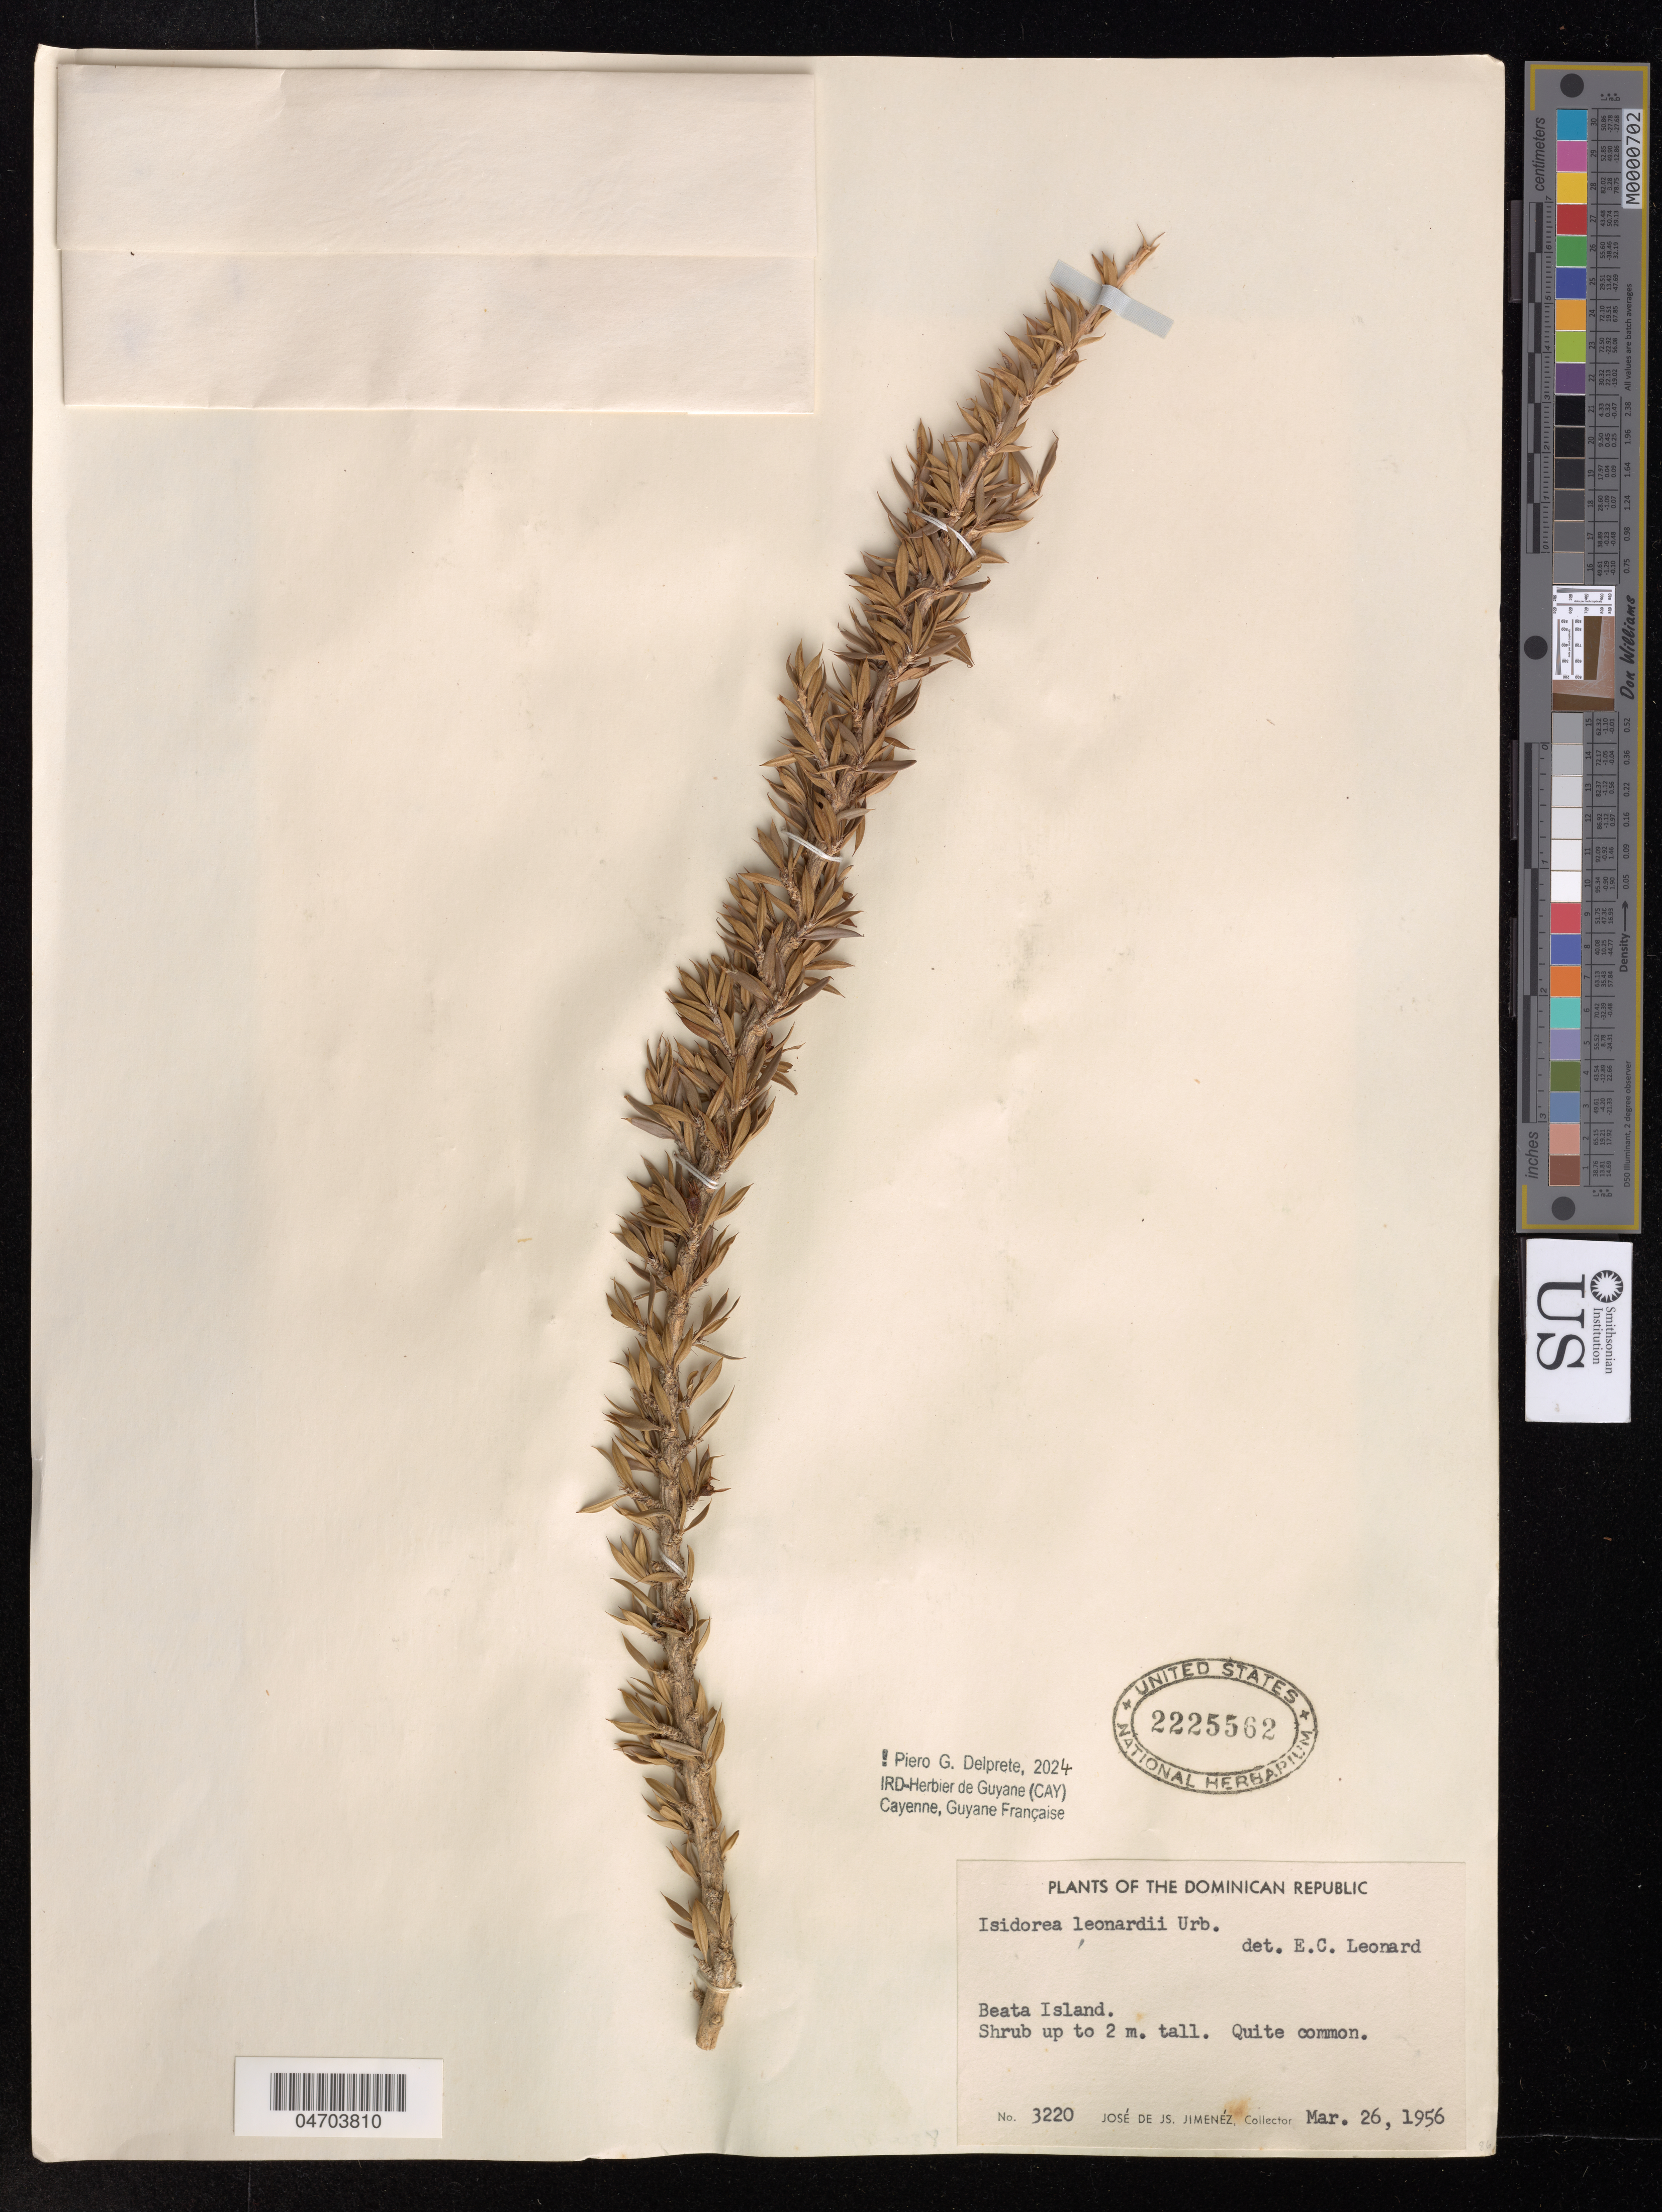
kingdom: Plantae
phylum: Tracheophyta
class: Magnoliopsida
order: Gentianales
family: Rubiaceae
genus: Isidorea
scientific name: Isidorea leonardii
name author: Urb.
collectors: J. L. Contreras J.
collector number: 3220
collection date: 1956-03-26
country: Dominican Republic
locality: Beata Island.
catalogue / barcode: US 2225562